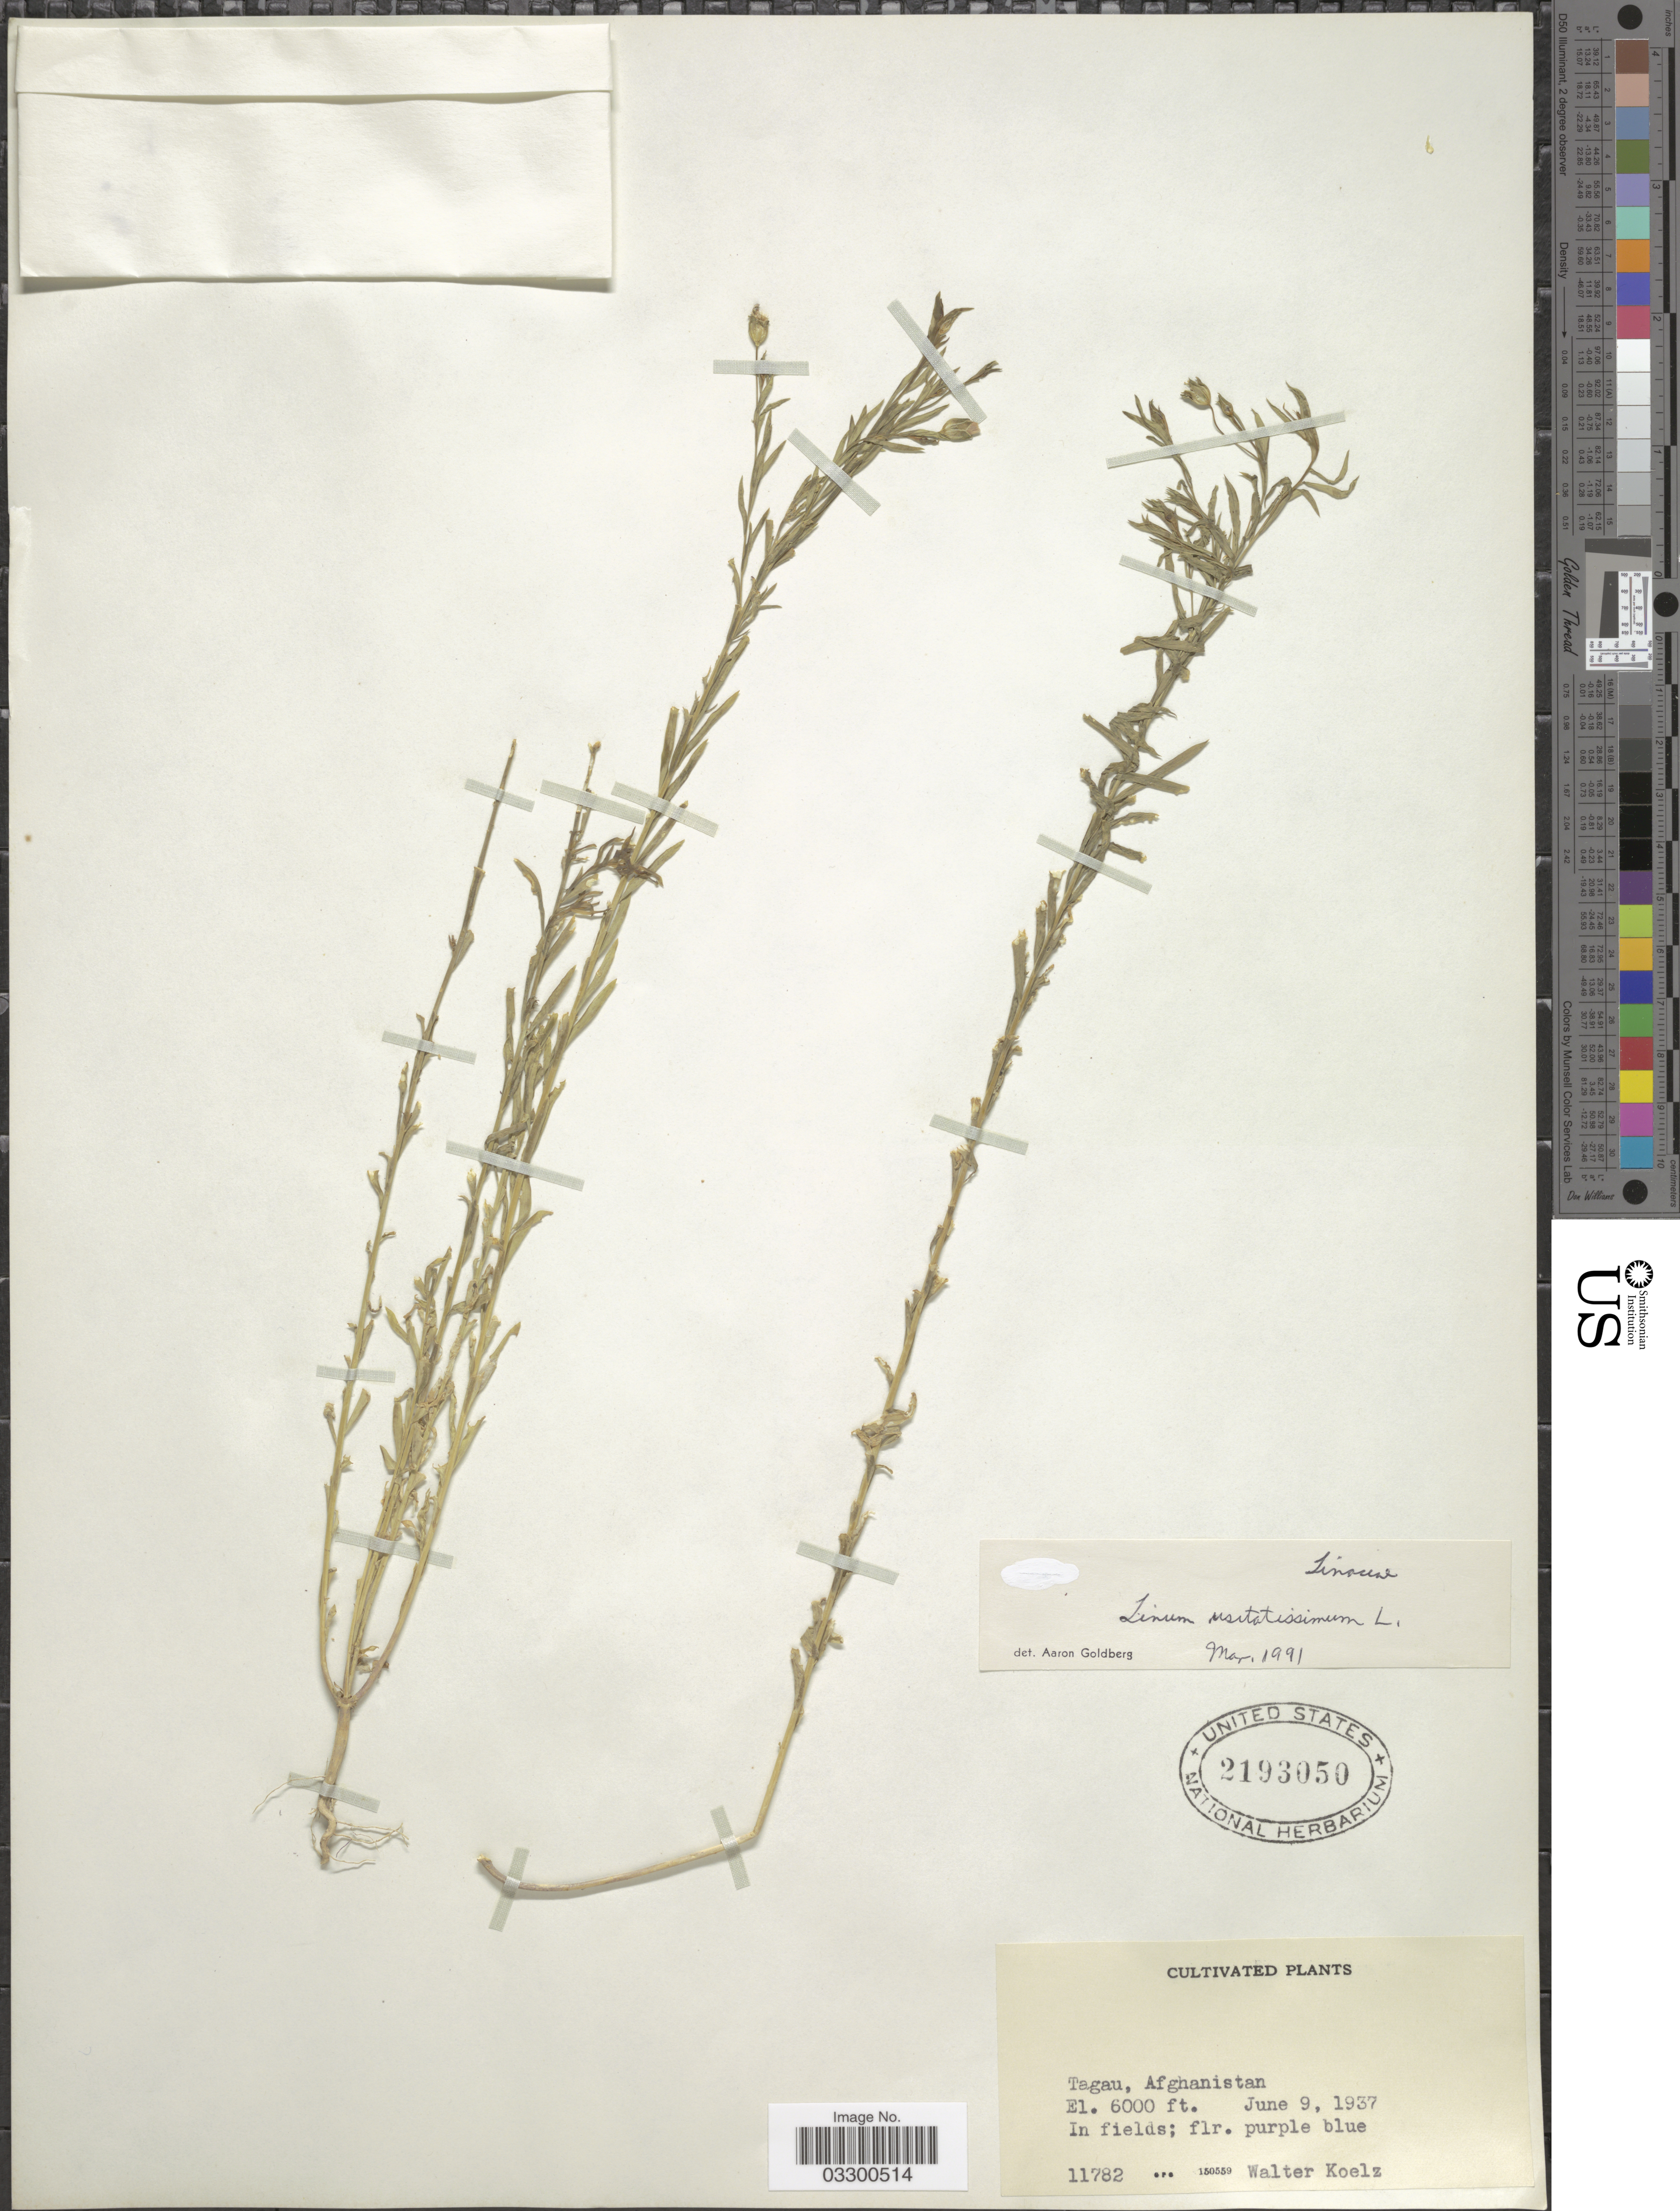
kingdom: Plantae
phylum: Tracheophyta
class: Magnoliopsida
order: Malpighiales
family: Linaceae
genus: Linum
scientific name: Linum usitatissimum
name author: L.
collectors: W. N. Koelz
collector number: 11782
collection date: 1937-06-09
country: Afghanistan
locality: Tagau.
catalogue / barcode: US 2193050